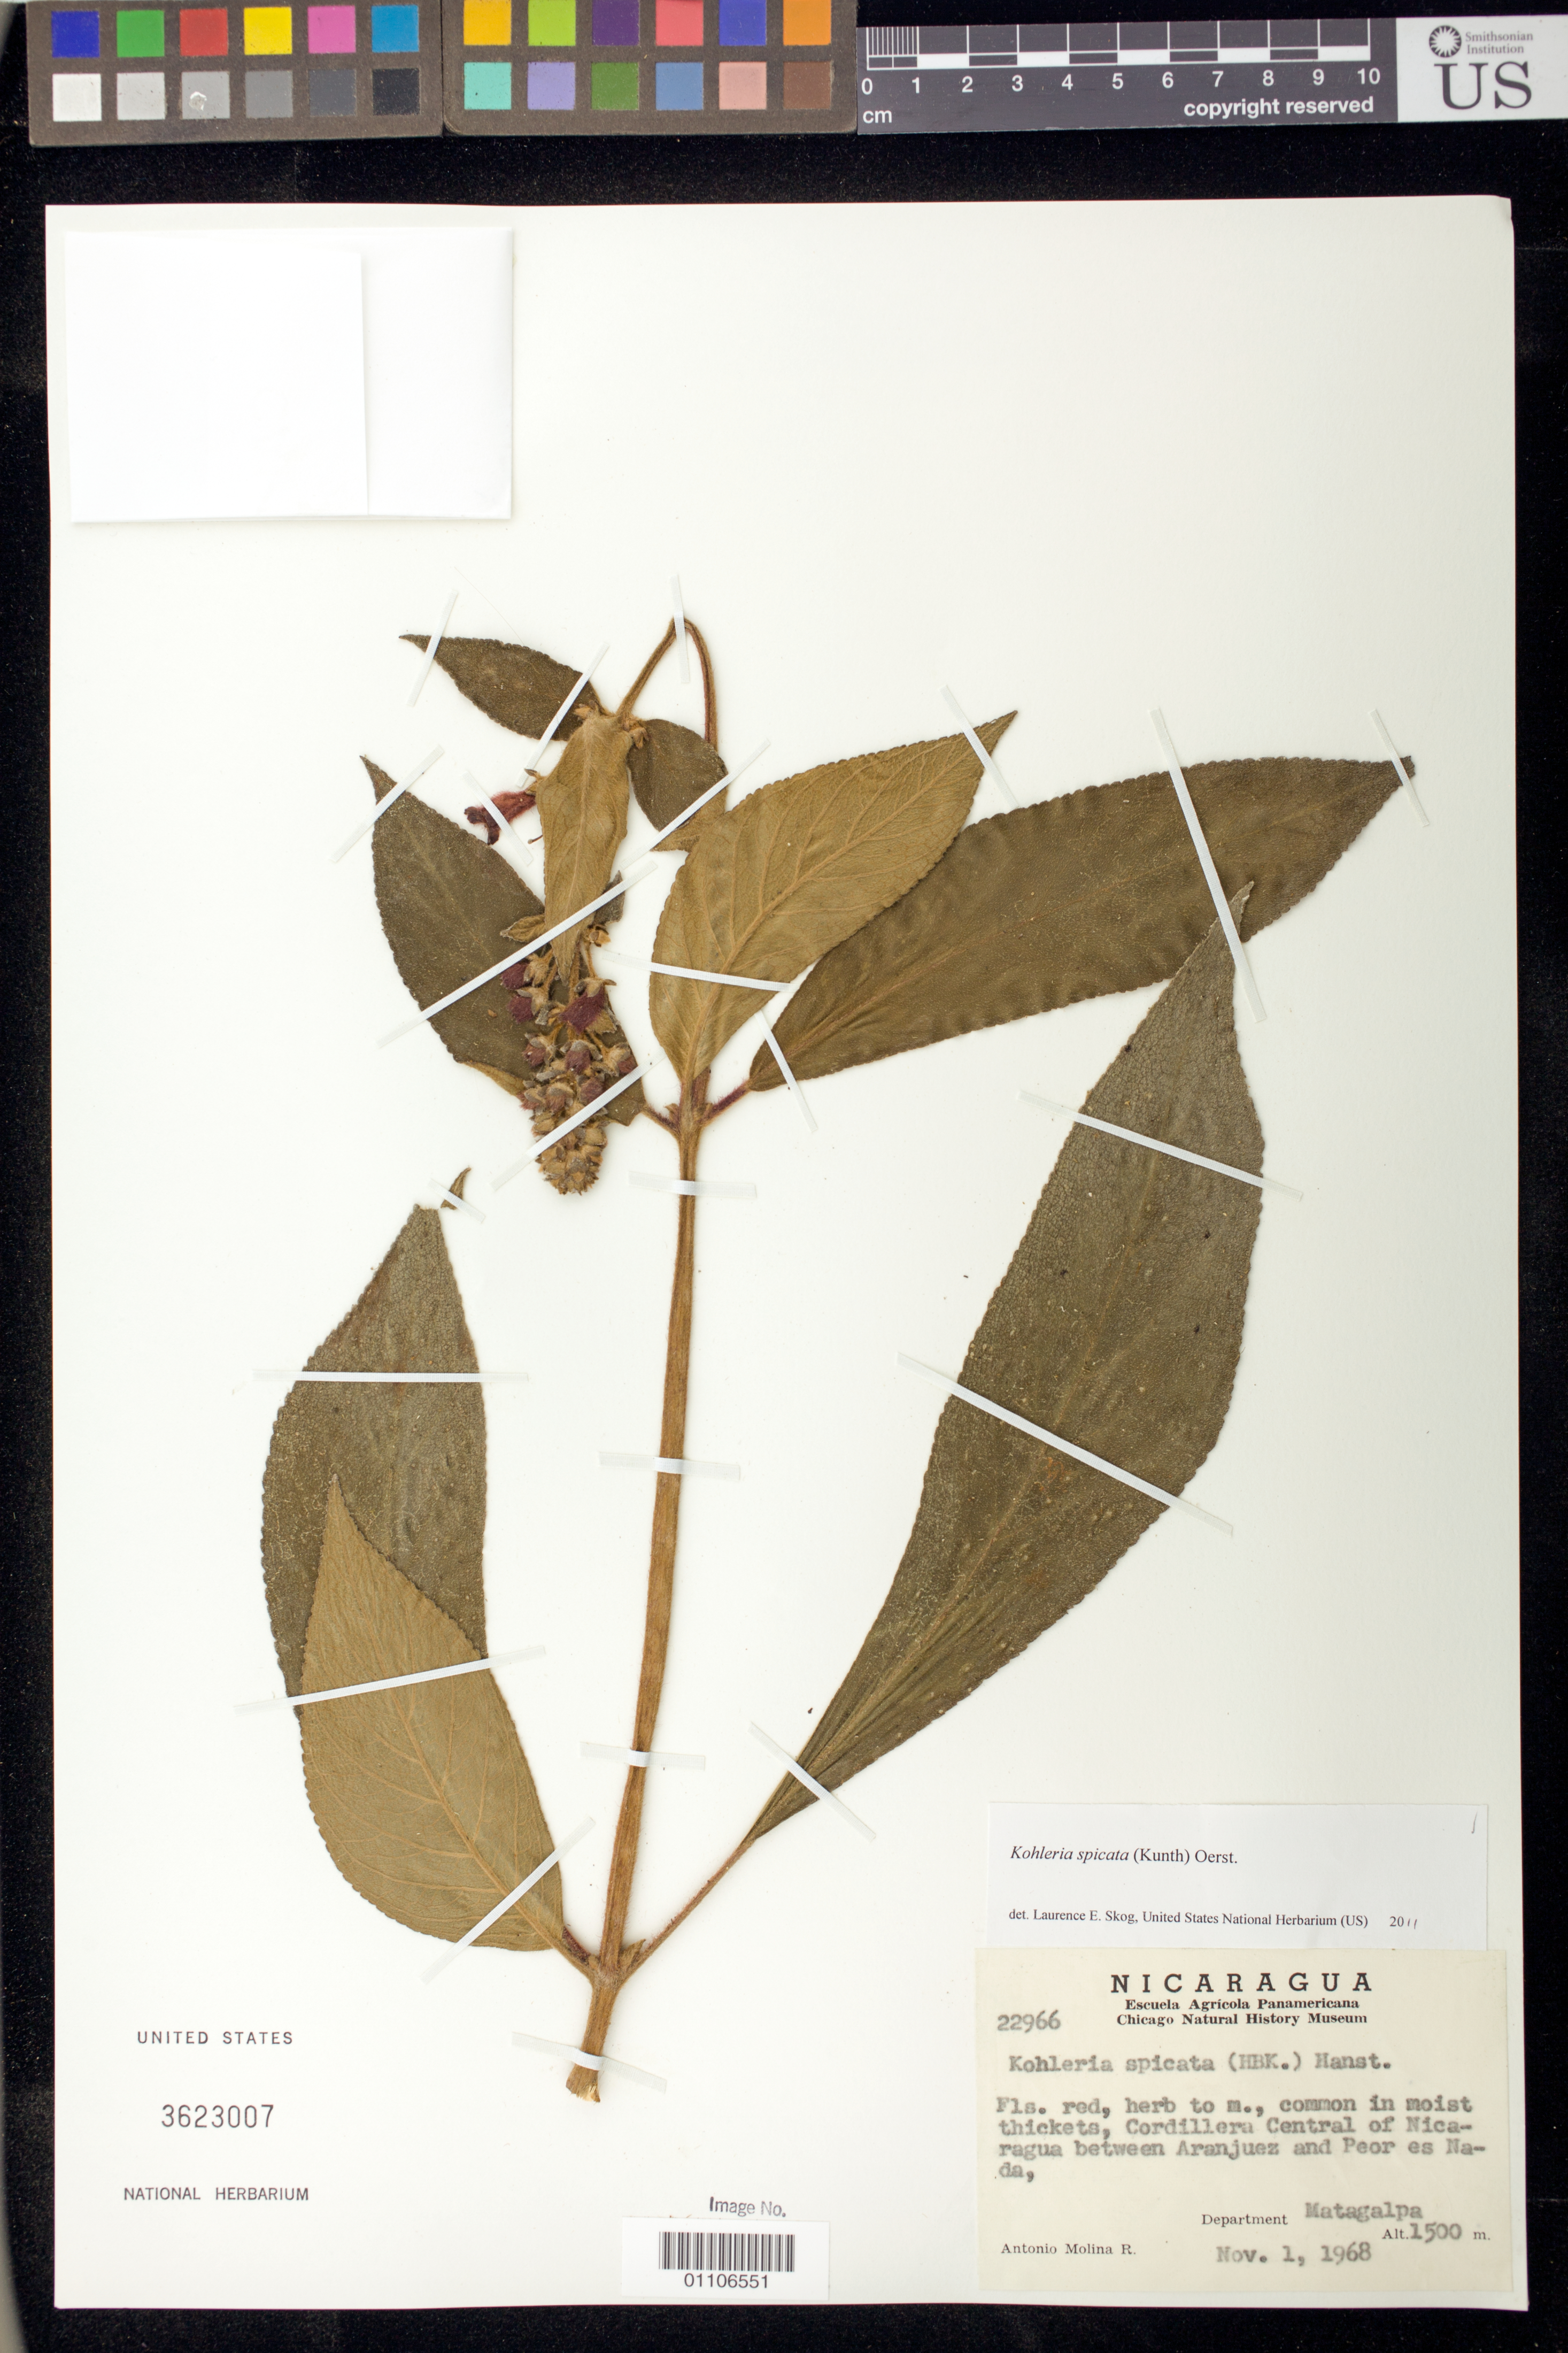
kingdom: Plantae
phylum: Tracheophyta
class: Magnoliopsida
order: Lamiales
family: Gesneriaceae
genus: Kohleria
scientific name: Kohleria spicata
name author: (Kunth) Oerst.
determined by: Skog, Laurence E.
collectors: A. Molina R.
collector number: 22966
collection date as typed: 01 Nov 1968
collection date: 1968-11-01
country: Nicaragua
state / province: Matagalpa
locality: Cordillera Central between Aranjuez and Peor es Nada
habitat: moist thickets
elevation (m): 1500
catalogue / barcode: US 3623007